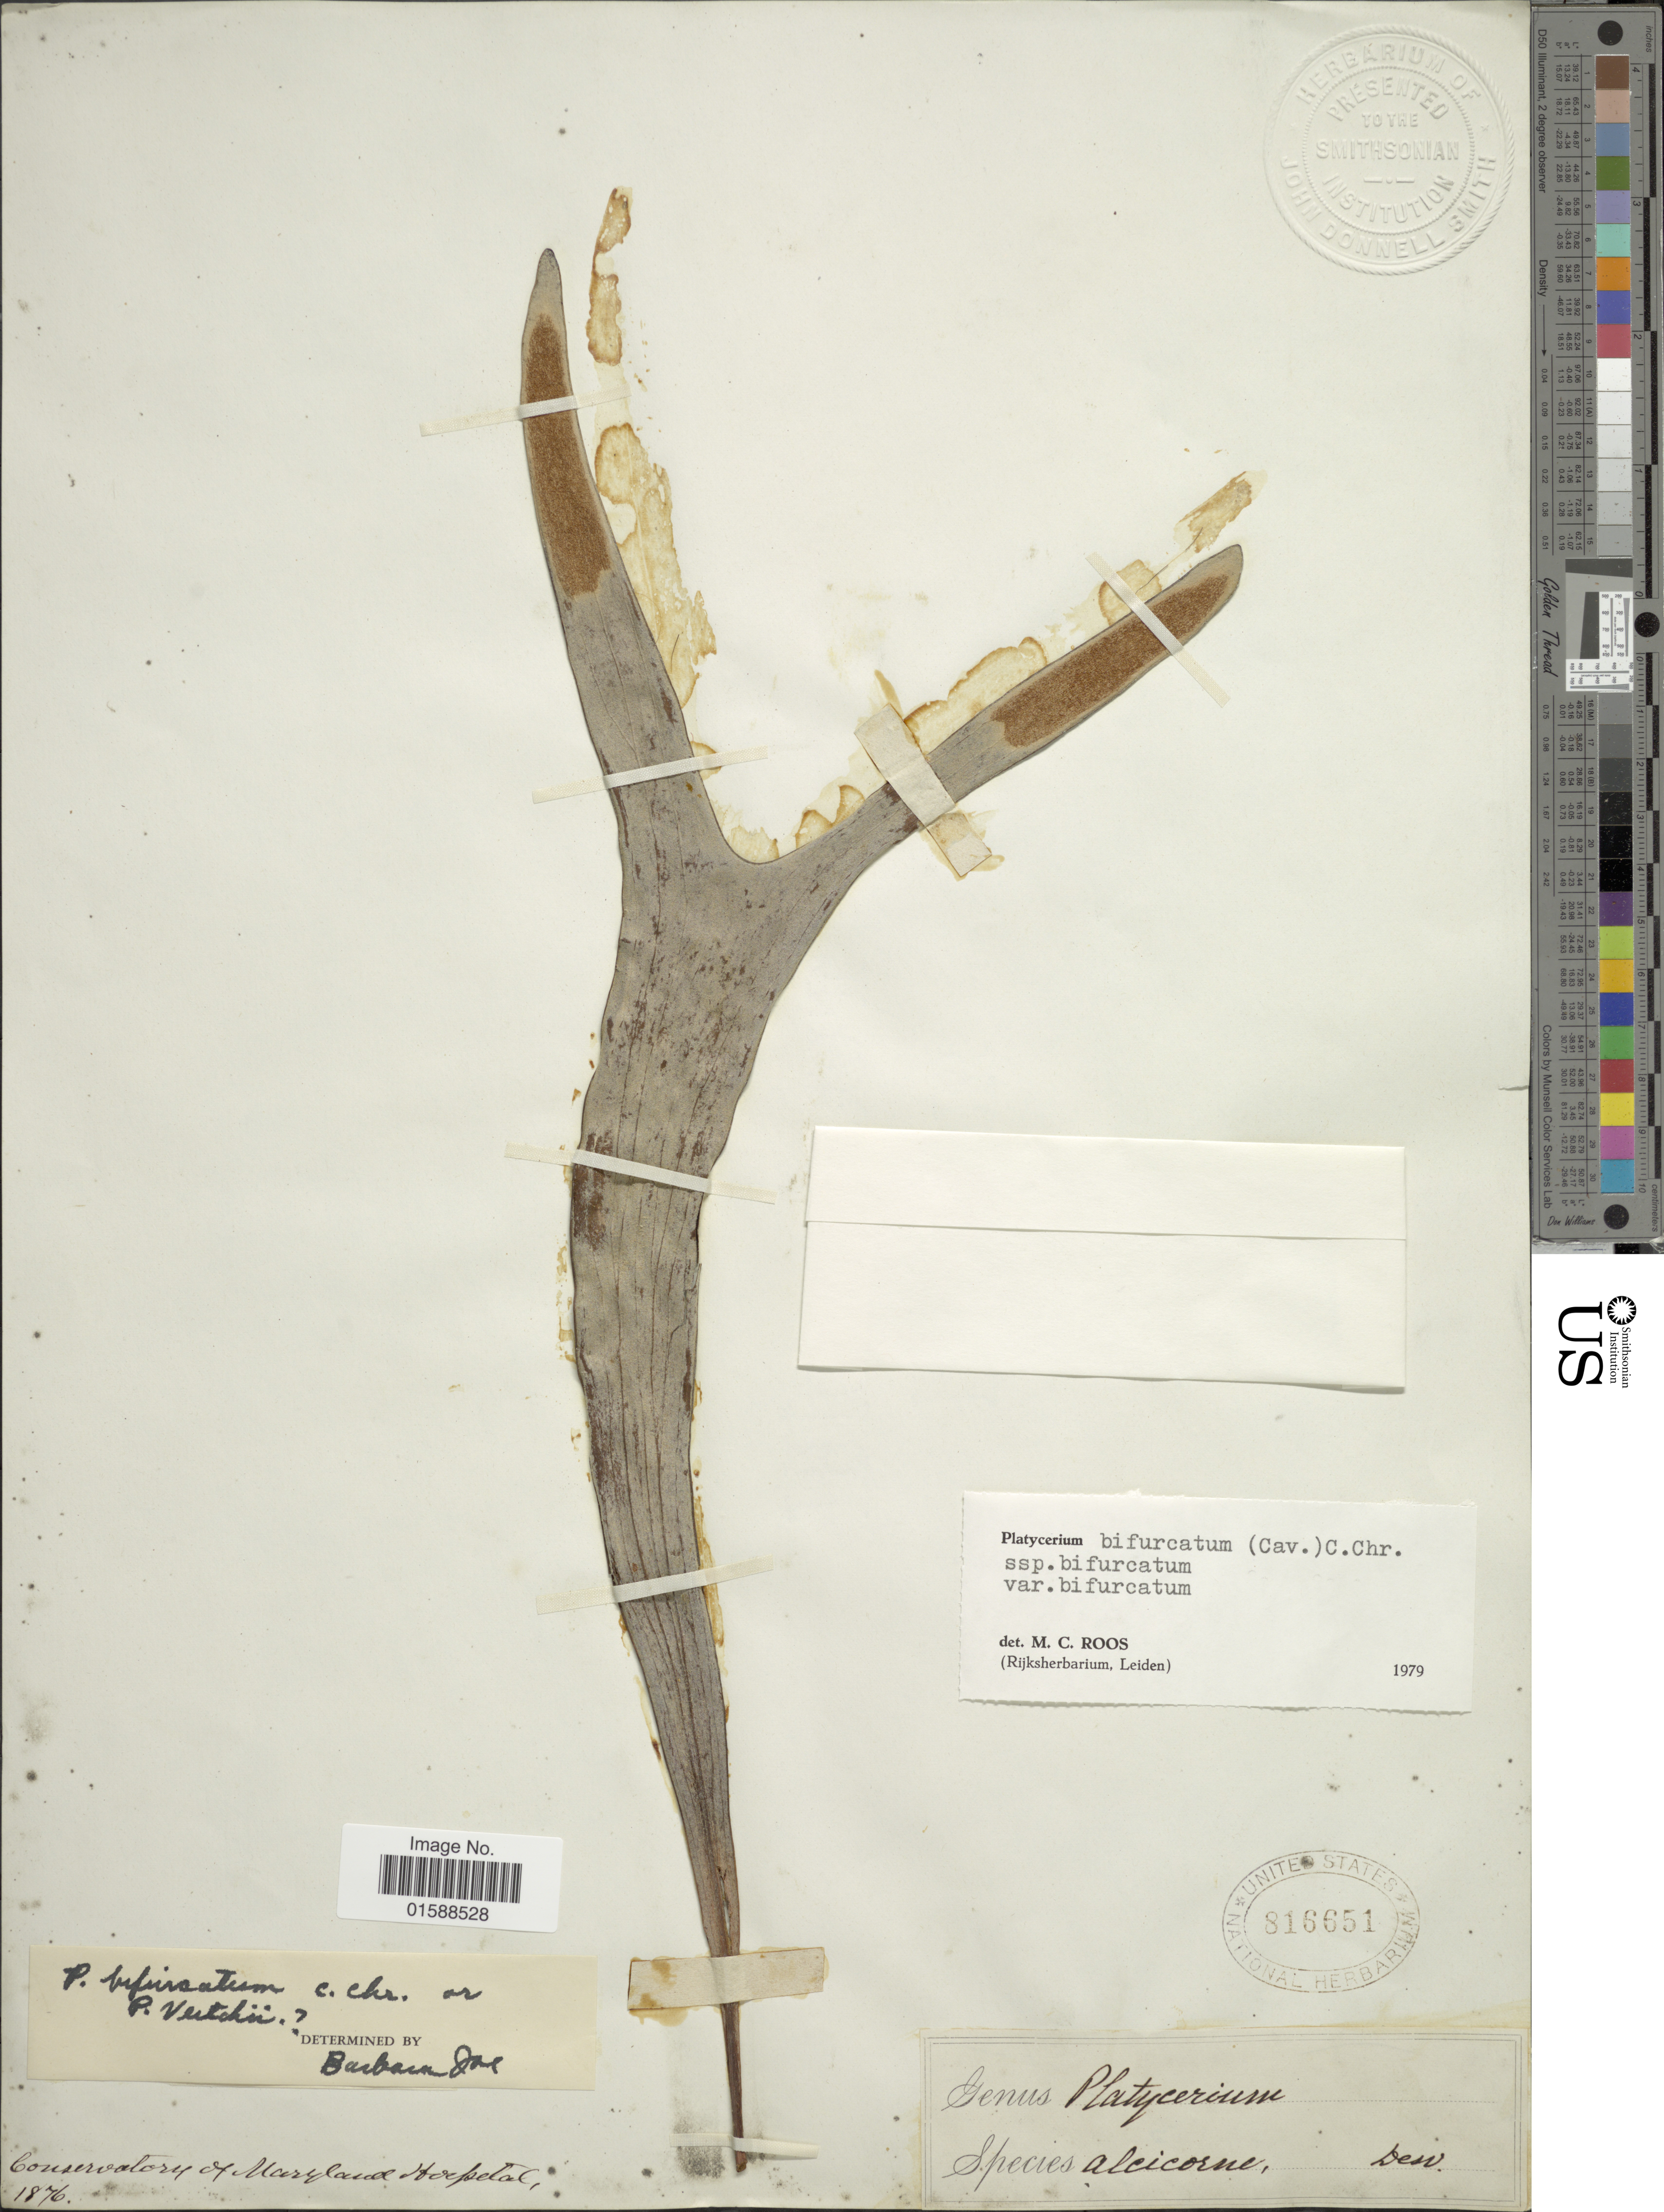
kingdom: Plantae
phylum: Tracheophyta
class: Polypodiopsida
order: Polypodiales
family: Polypodiaceae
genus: Platycerium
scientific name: Platycerium bifurcatum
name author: (Cav.) C. Chr.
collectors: Conservatory of Maryland Hospital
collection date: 1876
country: United States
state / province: Maryland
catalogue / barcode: US 816651